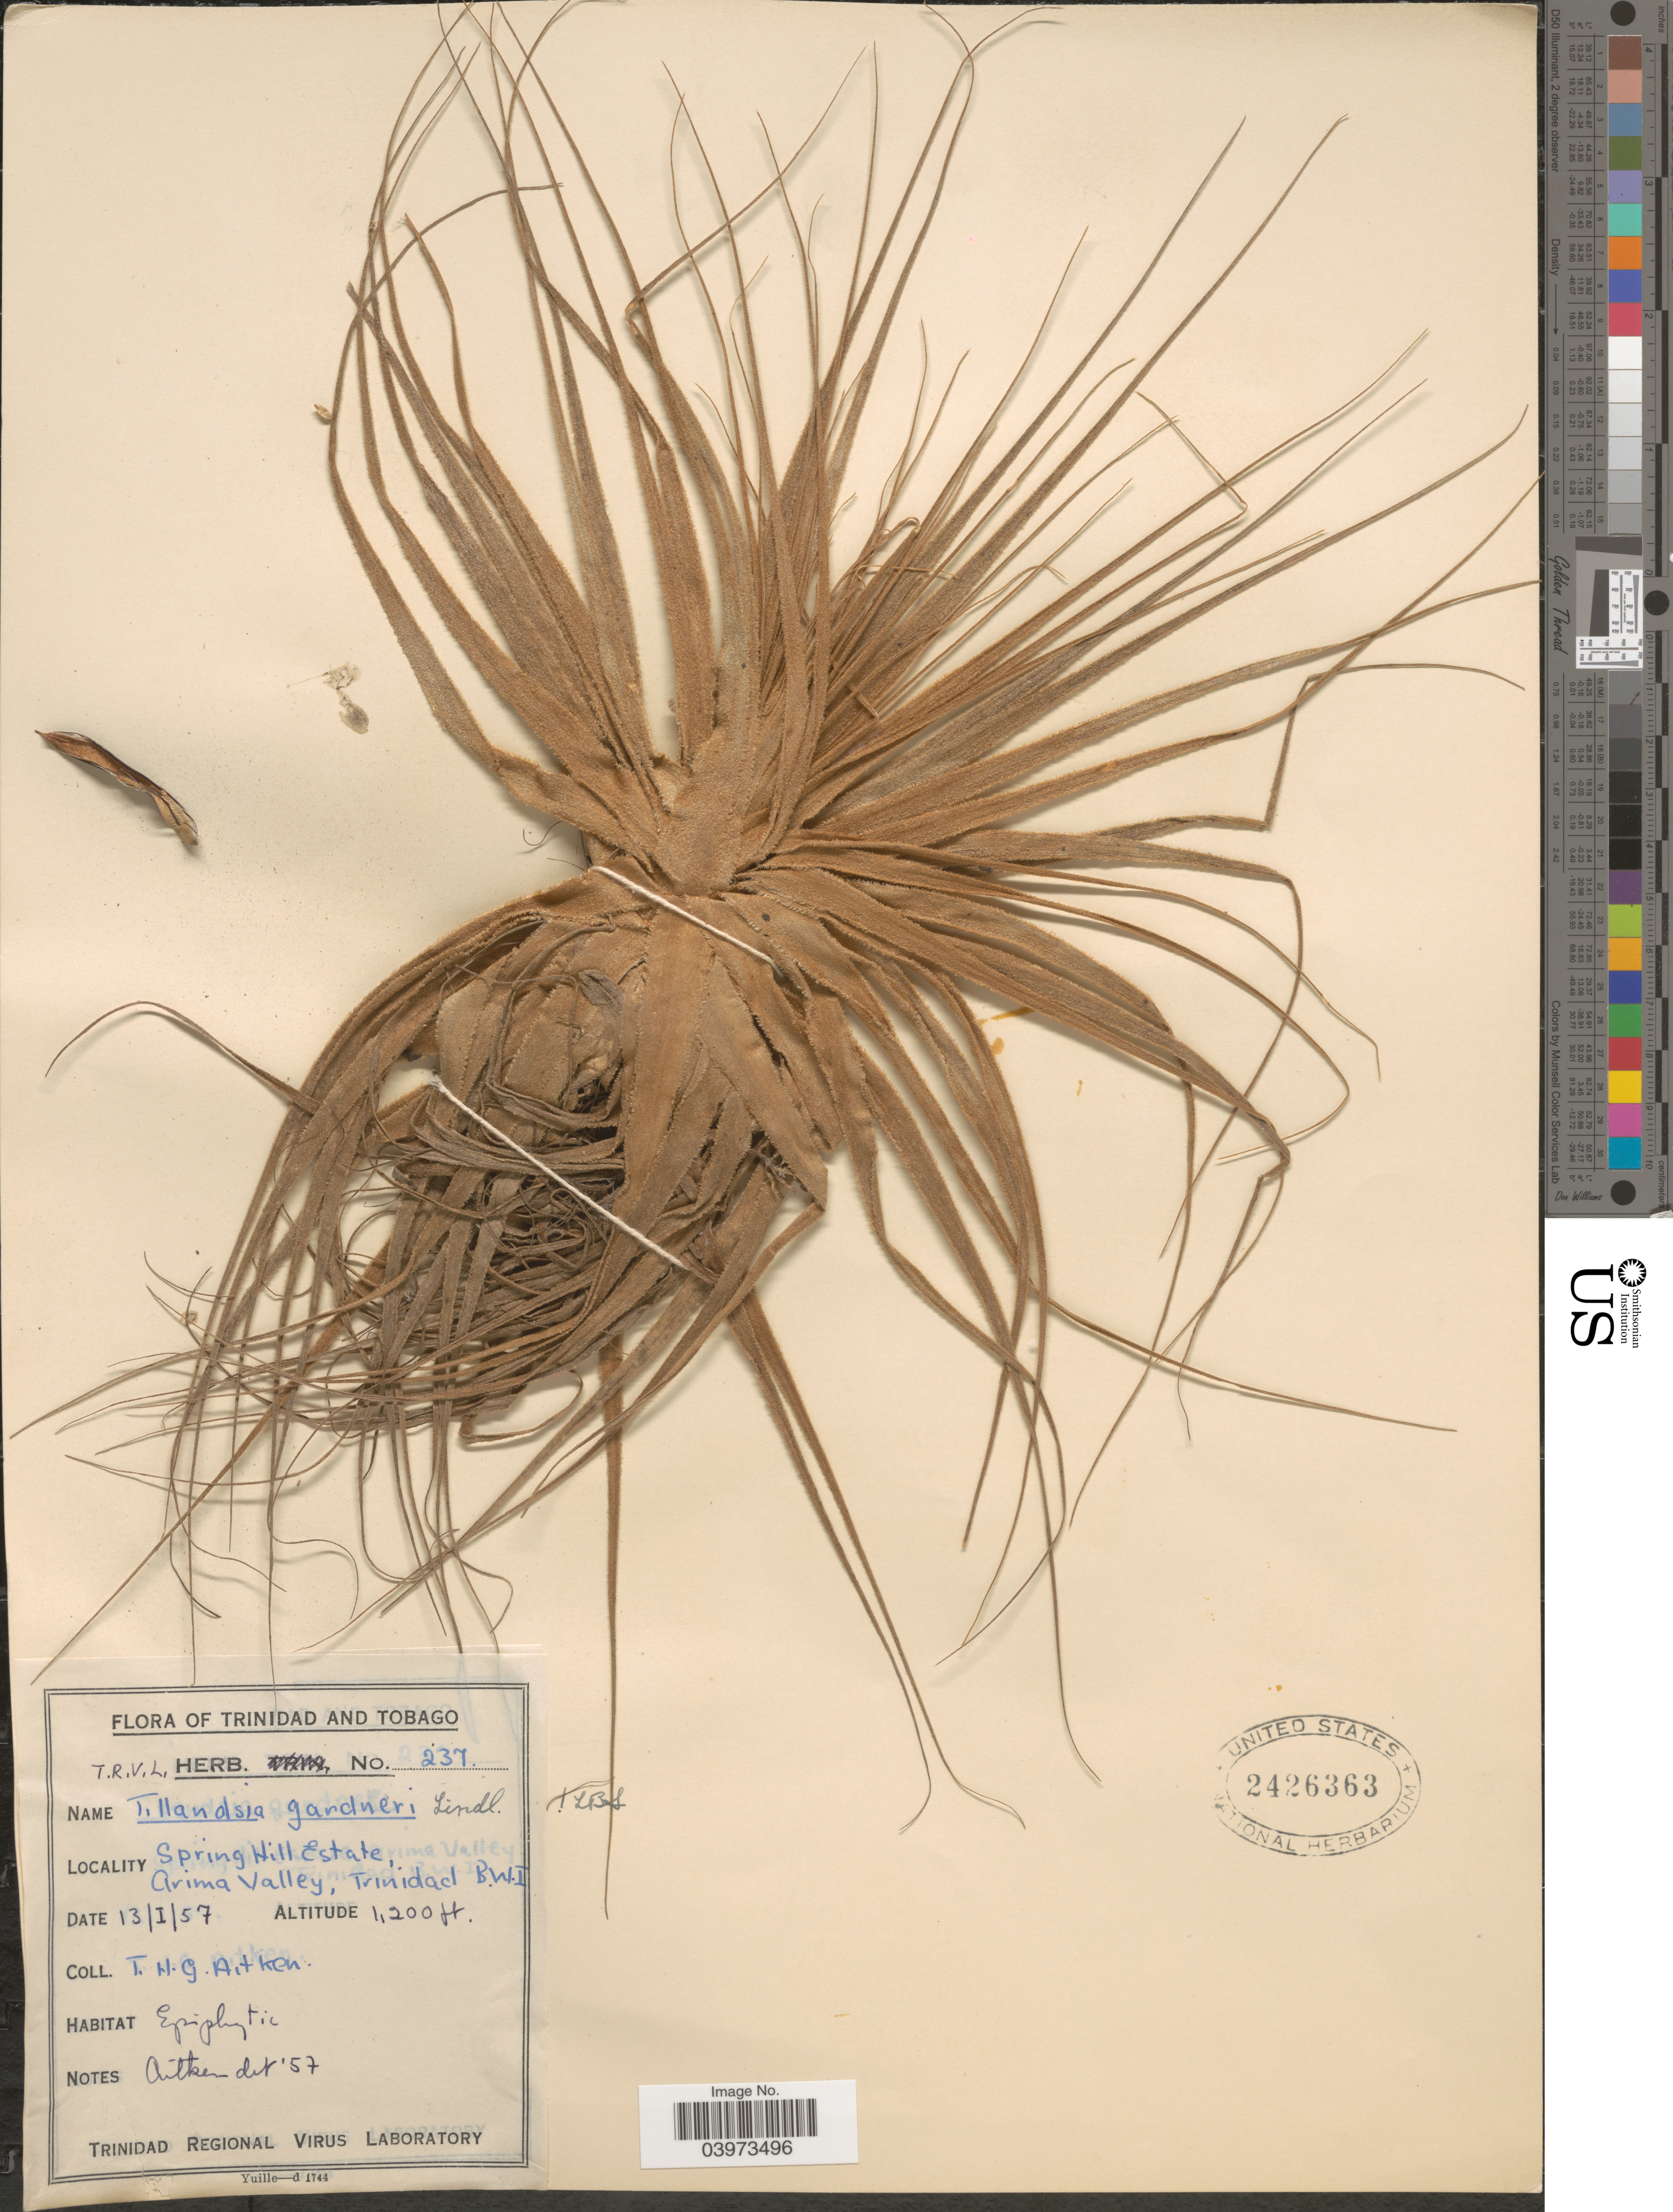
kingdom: Plantae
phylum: Tracheophyta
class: Liliopsida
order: Poales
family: Bromeliaceae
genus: Tillandsia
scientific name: Tillandsia gardneri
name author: Lindl.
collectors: T. Aitken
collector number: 237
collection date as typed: Transcribed d/m/y: 13/1/57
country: Trinidad and Tobago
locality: Spring Hill Estate, Arima Valley, Trinidad.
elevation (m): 3658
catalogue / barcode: US 2426363